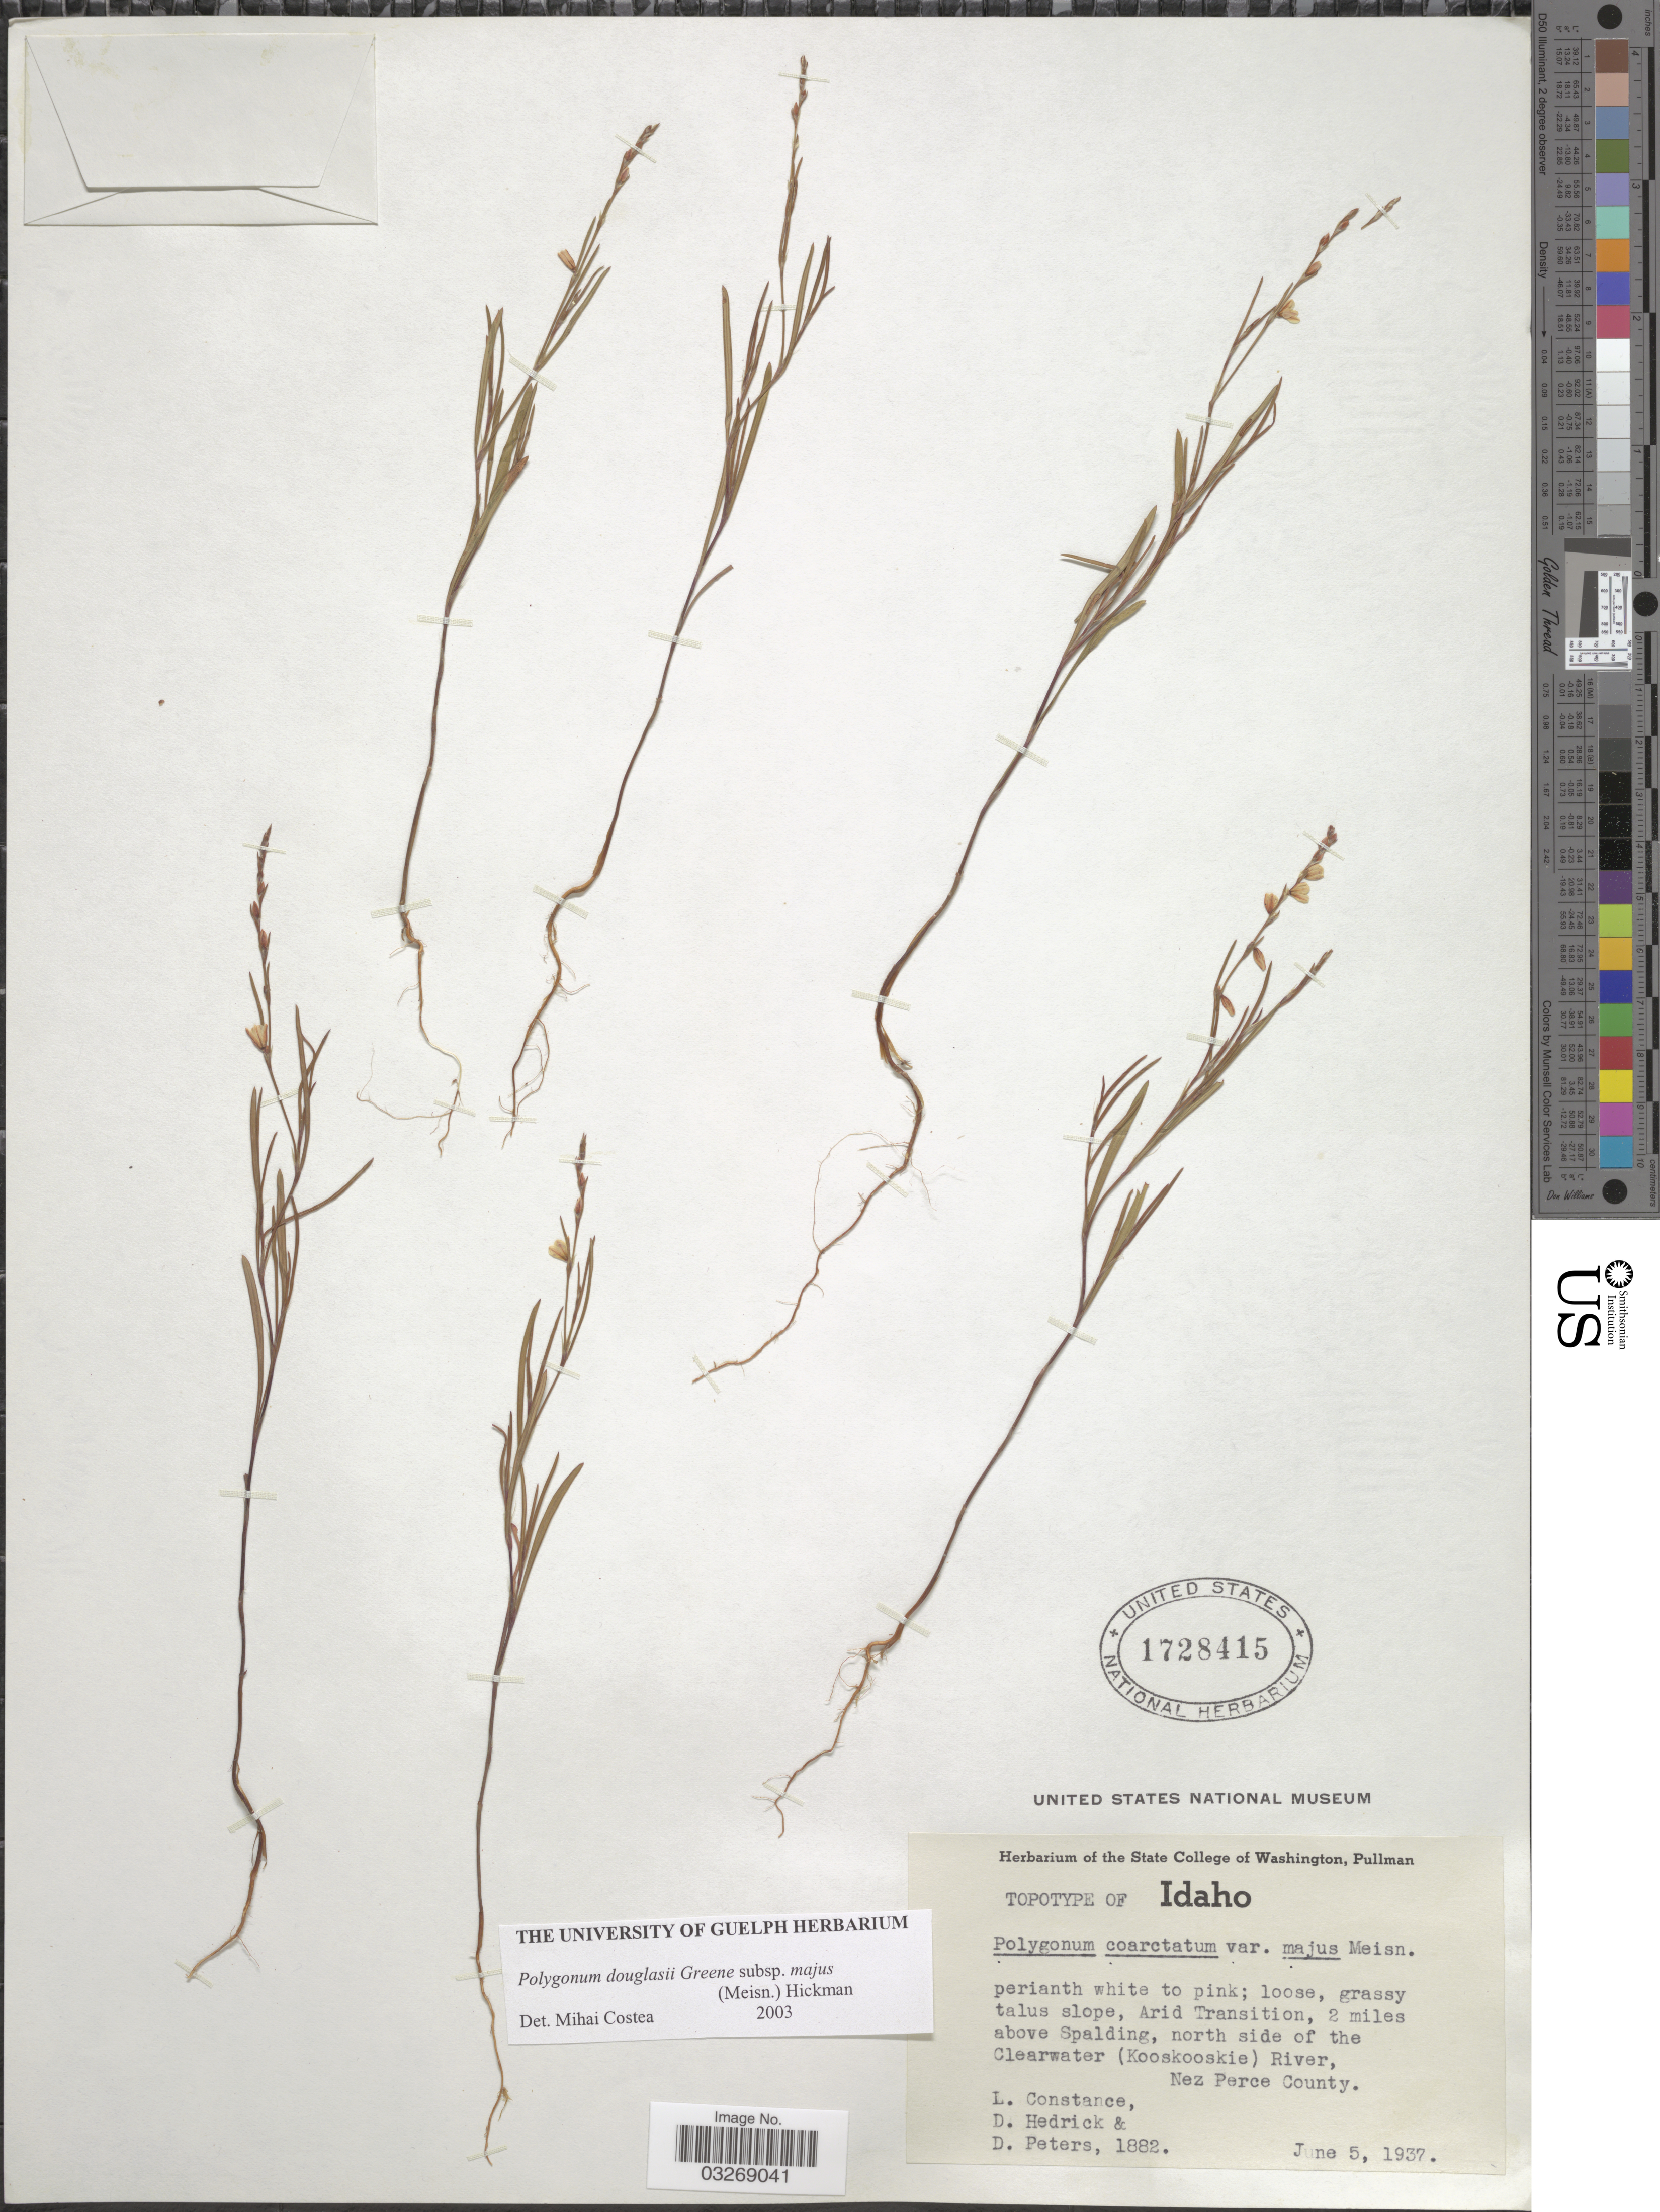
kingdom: Plantae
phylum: Tracheophyta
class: Magnoliopsida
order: Caryophyllales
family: Polygonaceae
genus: Polygonum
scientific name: Polygonum douglasii subsp. majus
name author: (Meisn.) Hickman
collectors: L. Constance, D. Hedrick & D. Peters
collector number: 1882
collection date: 1937-06-05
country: United States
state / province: Idaho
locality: Arid Transition, 2 miles above Spalding, north side of the Clearwater (Kooskooskie) River, Nez Perce County.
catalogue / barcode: US 1728415